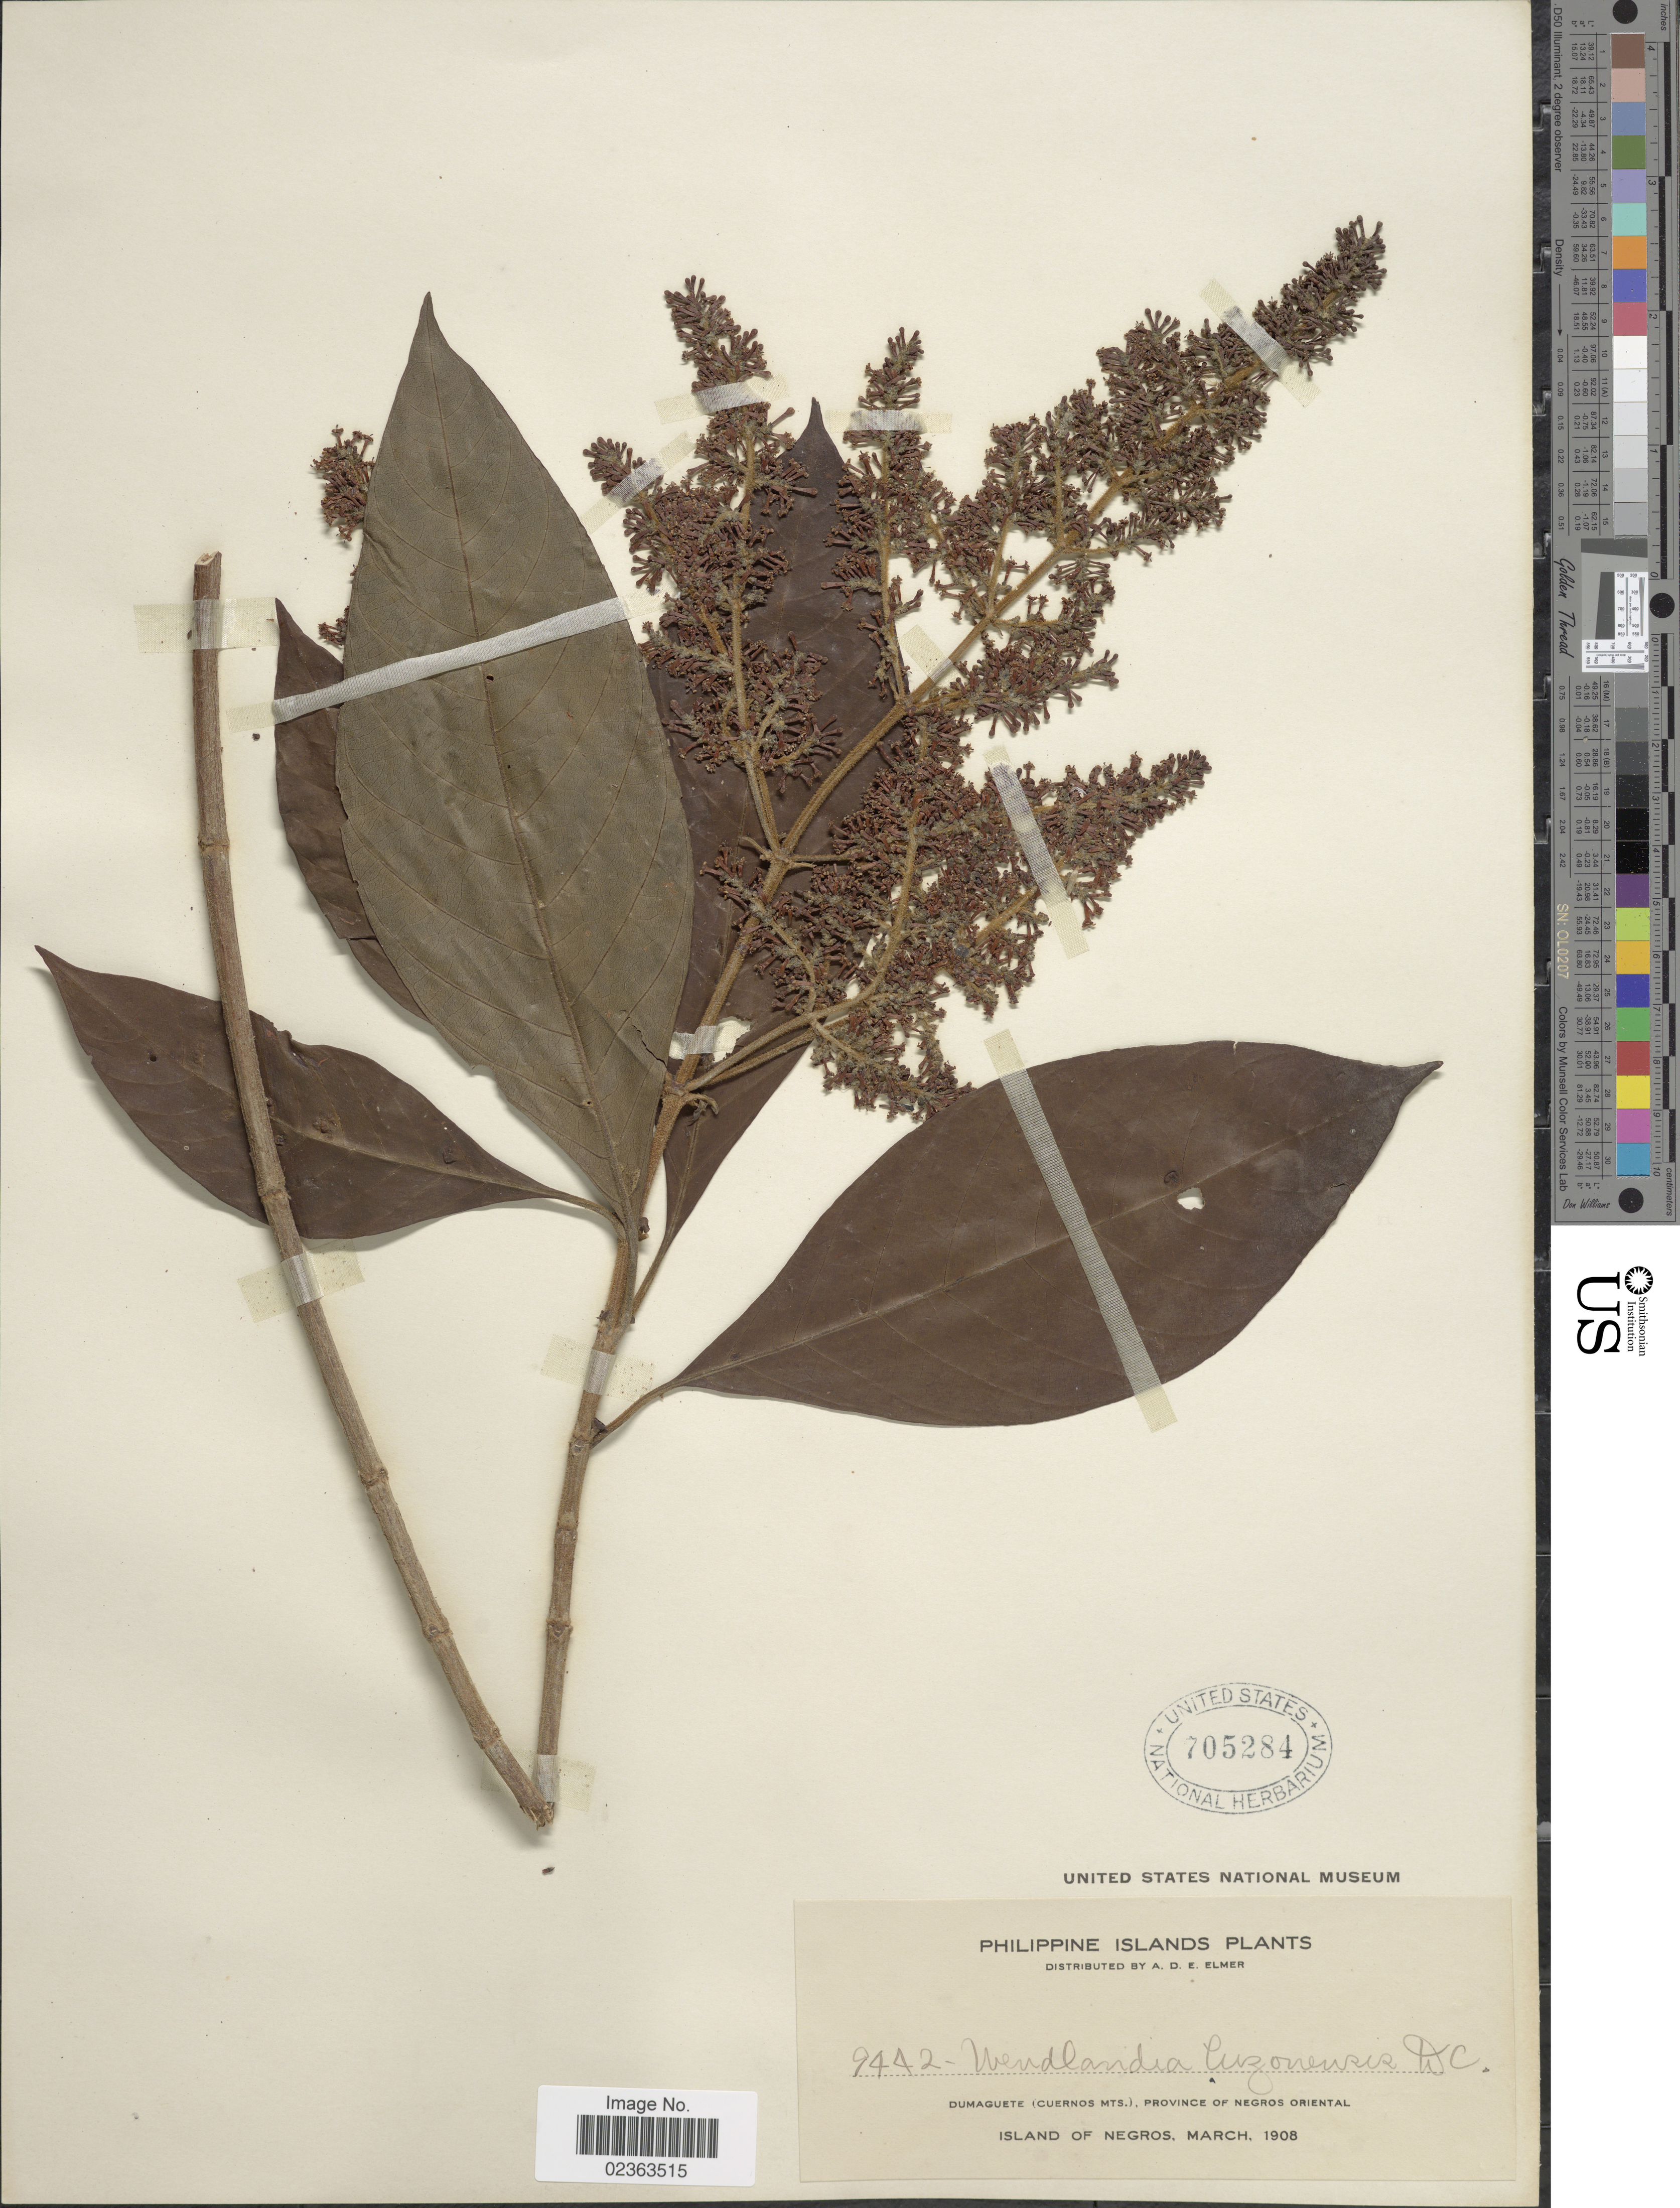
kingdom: Plantae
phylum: Tracheophyta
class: Magnoliopsida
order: Gentianales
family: Rubiaceae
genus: Wendlandia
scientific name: Wendlandia luzoniensis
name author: DC.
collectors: A. D. E. Elmer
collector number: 9442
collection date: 1908-03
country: Philippines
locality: Philippine Islands, Dumaguete (Guernos Mts.), Province of Negros Oriental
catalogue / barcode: US 705284